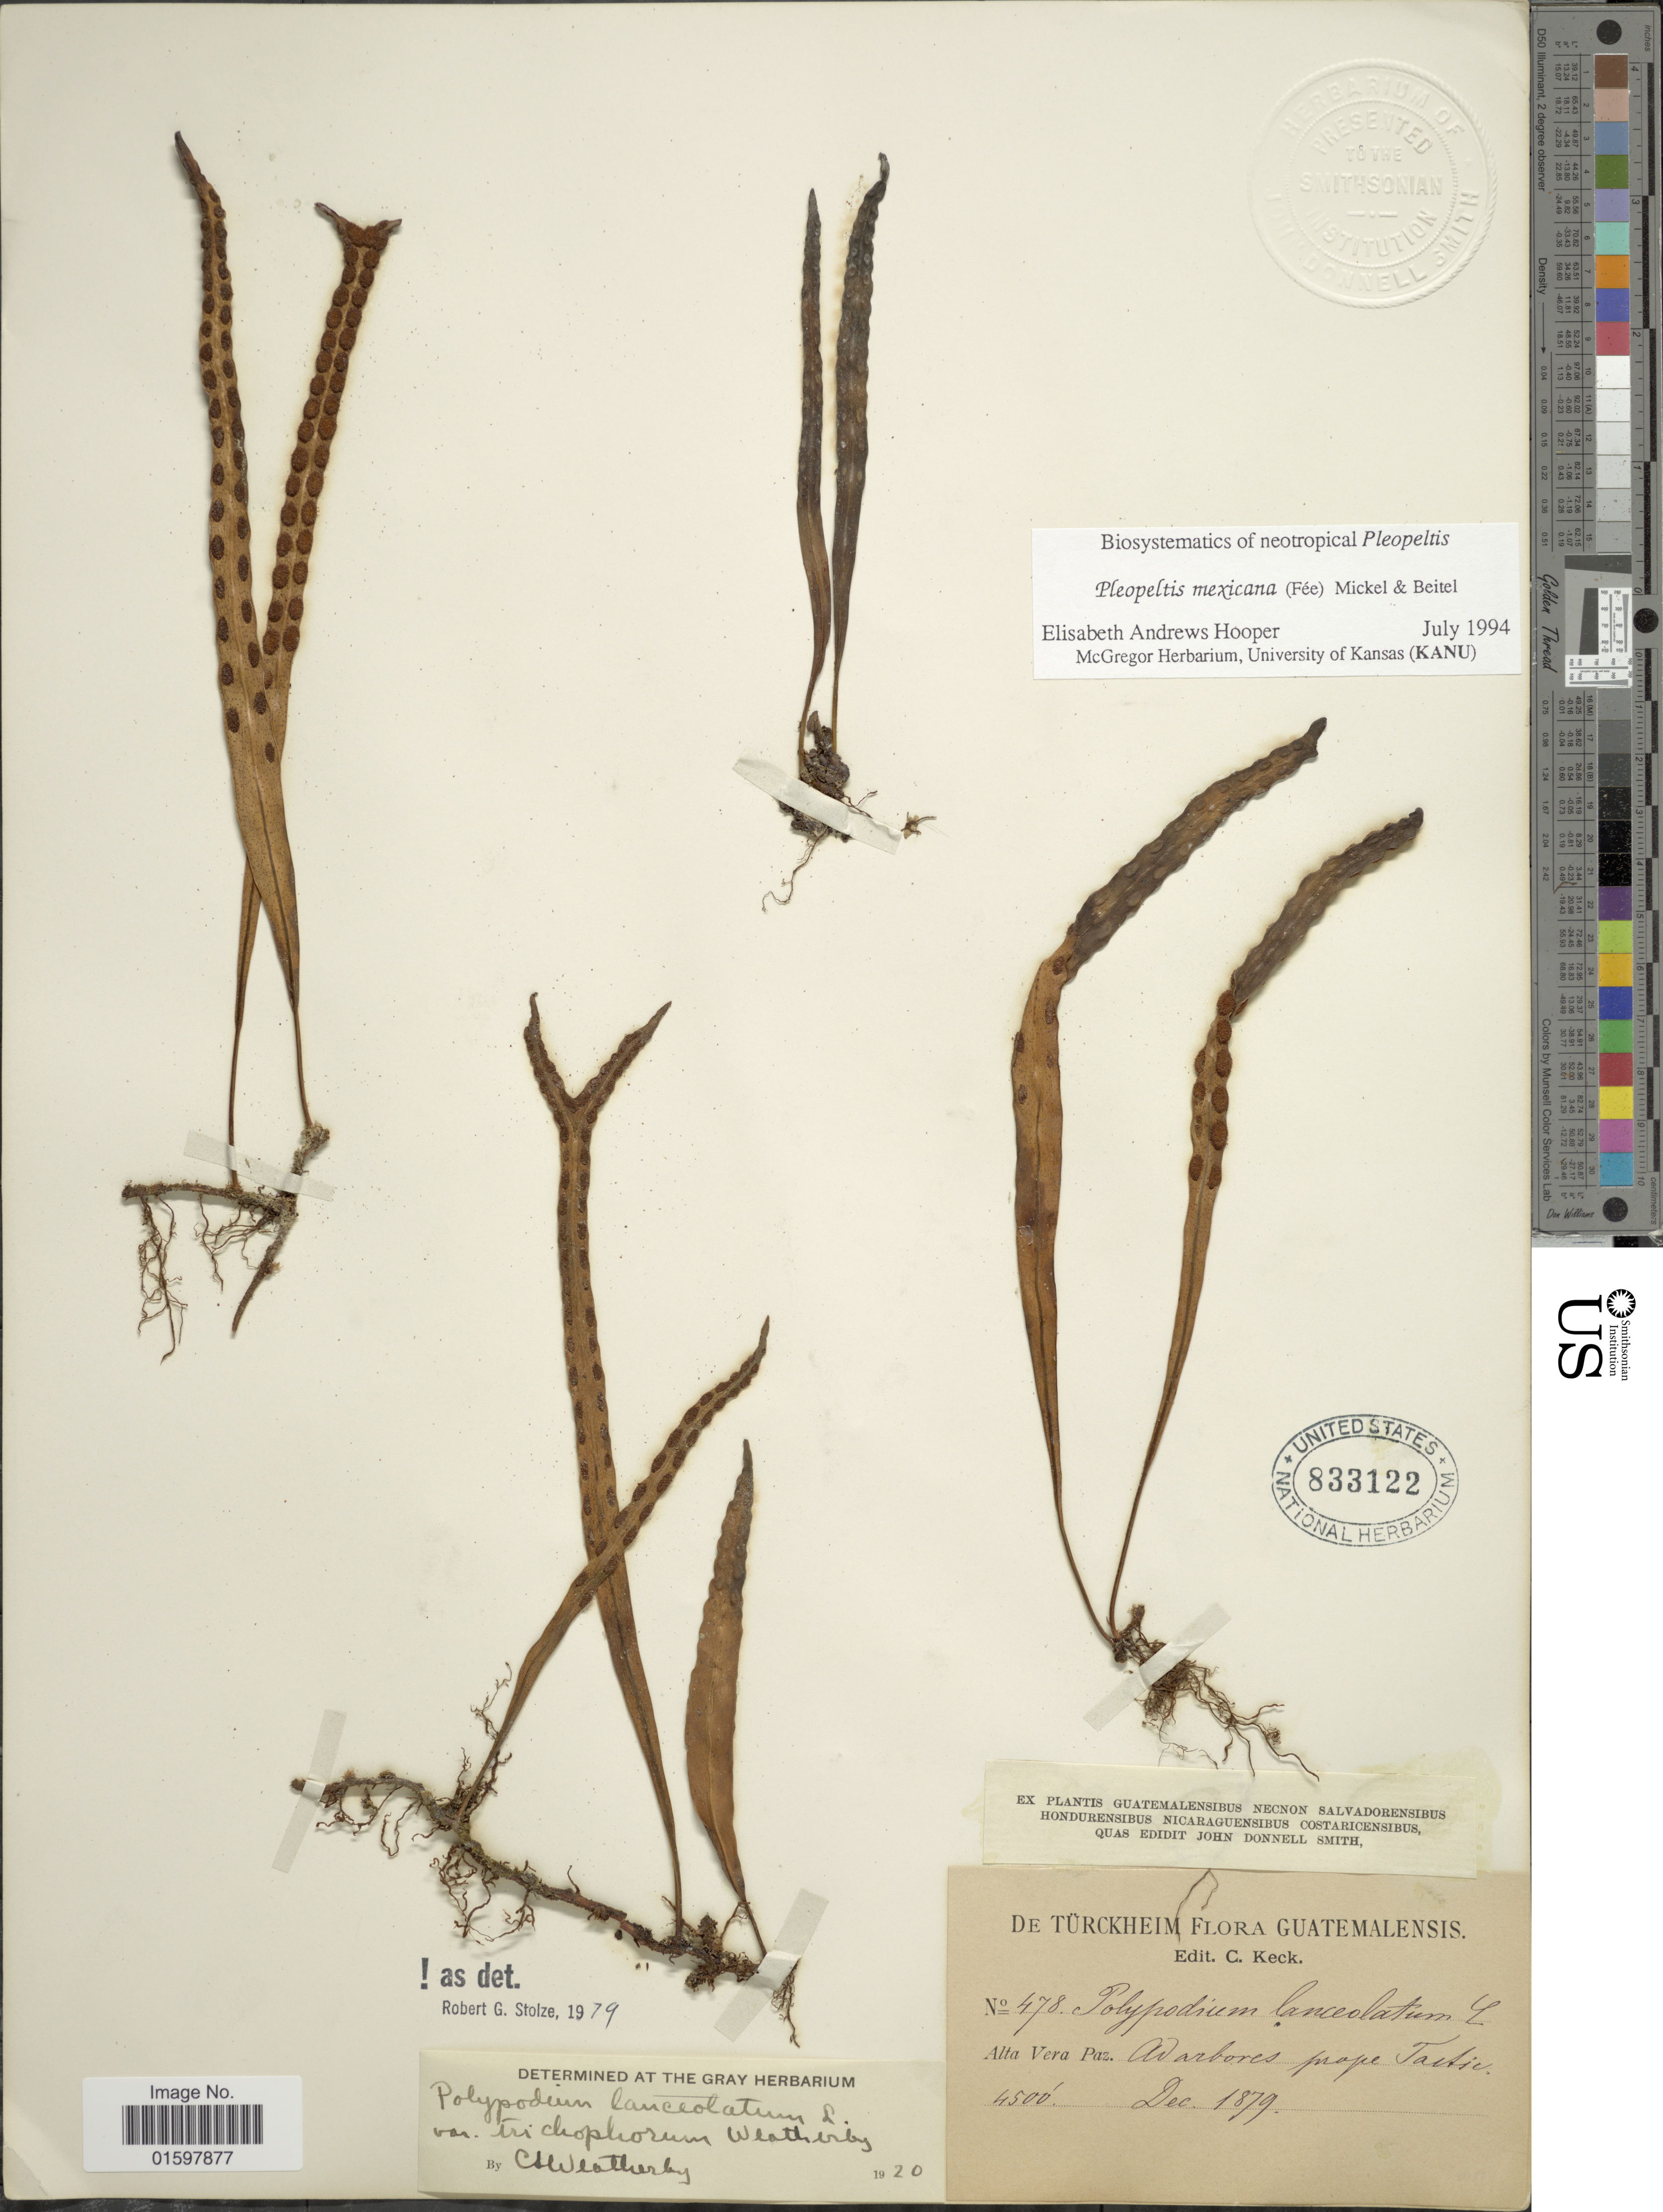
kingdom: Plantae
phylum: Tracheophyta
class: Polypodiopsida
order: Polypodiales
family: Polypodiaceae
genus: Pleopeltis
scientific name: Pleopeltis mexicana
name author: (Fée) Mickel & Beitel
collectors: -. De Türckheim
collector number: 478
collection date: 1879-12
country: Guatemala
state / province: Alta Verapaz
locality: Ad arbores prope Tactic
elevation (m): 1372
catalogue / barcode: US 833122